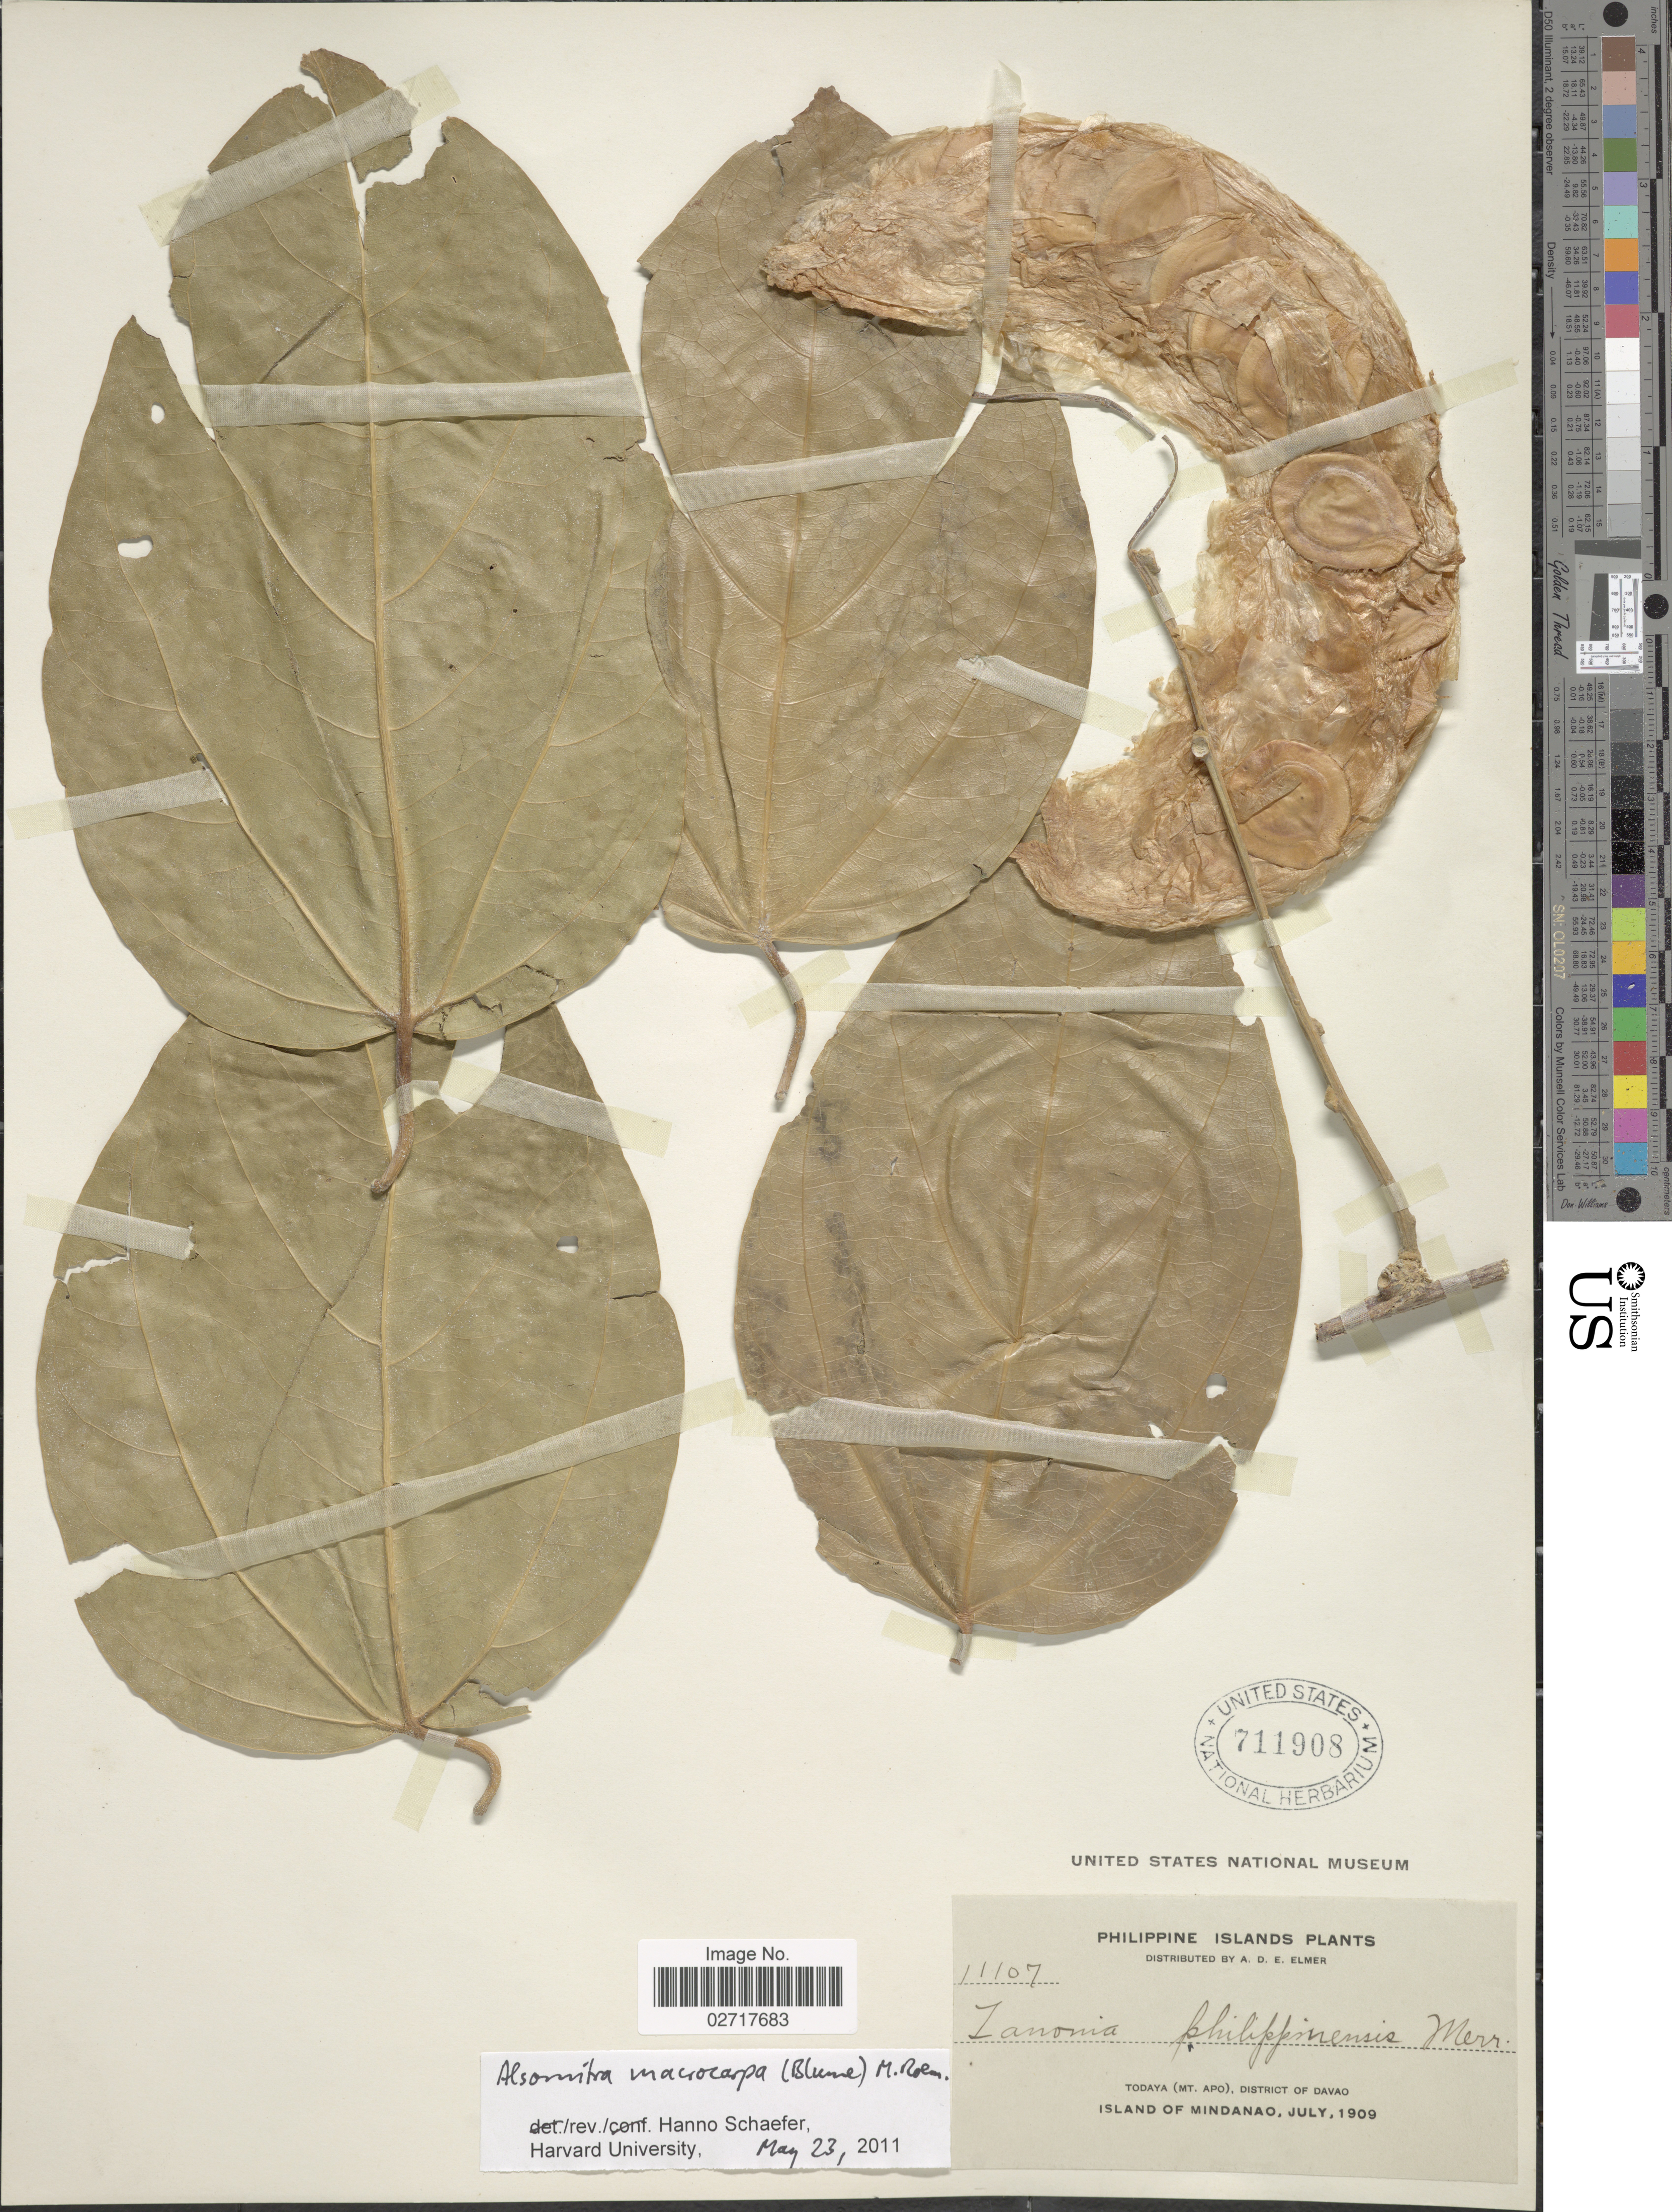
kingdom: Plantae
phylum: Tracheophyta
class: Magnoliopsida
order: Cucurbitales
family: Cucurbitaceae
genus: Alsomitra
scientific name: Alsomitra philippinensis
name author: Cogn.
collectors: A. D. E. Elmer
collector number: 11107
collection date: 1909-07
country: Philippines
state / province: Davao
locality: Philippine Islands. Todaya (Mt. Apo), District of Davao. Island of Mindanao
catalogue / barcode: US 711908